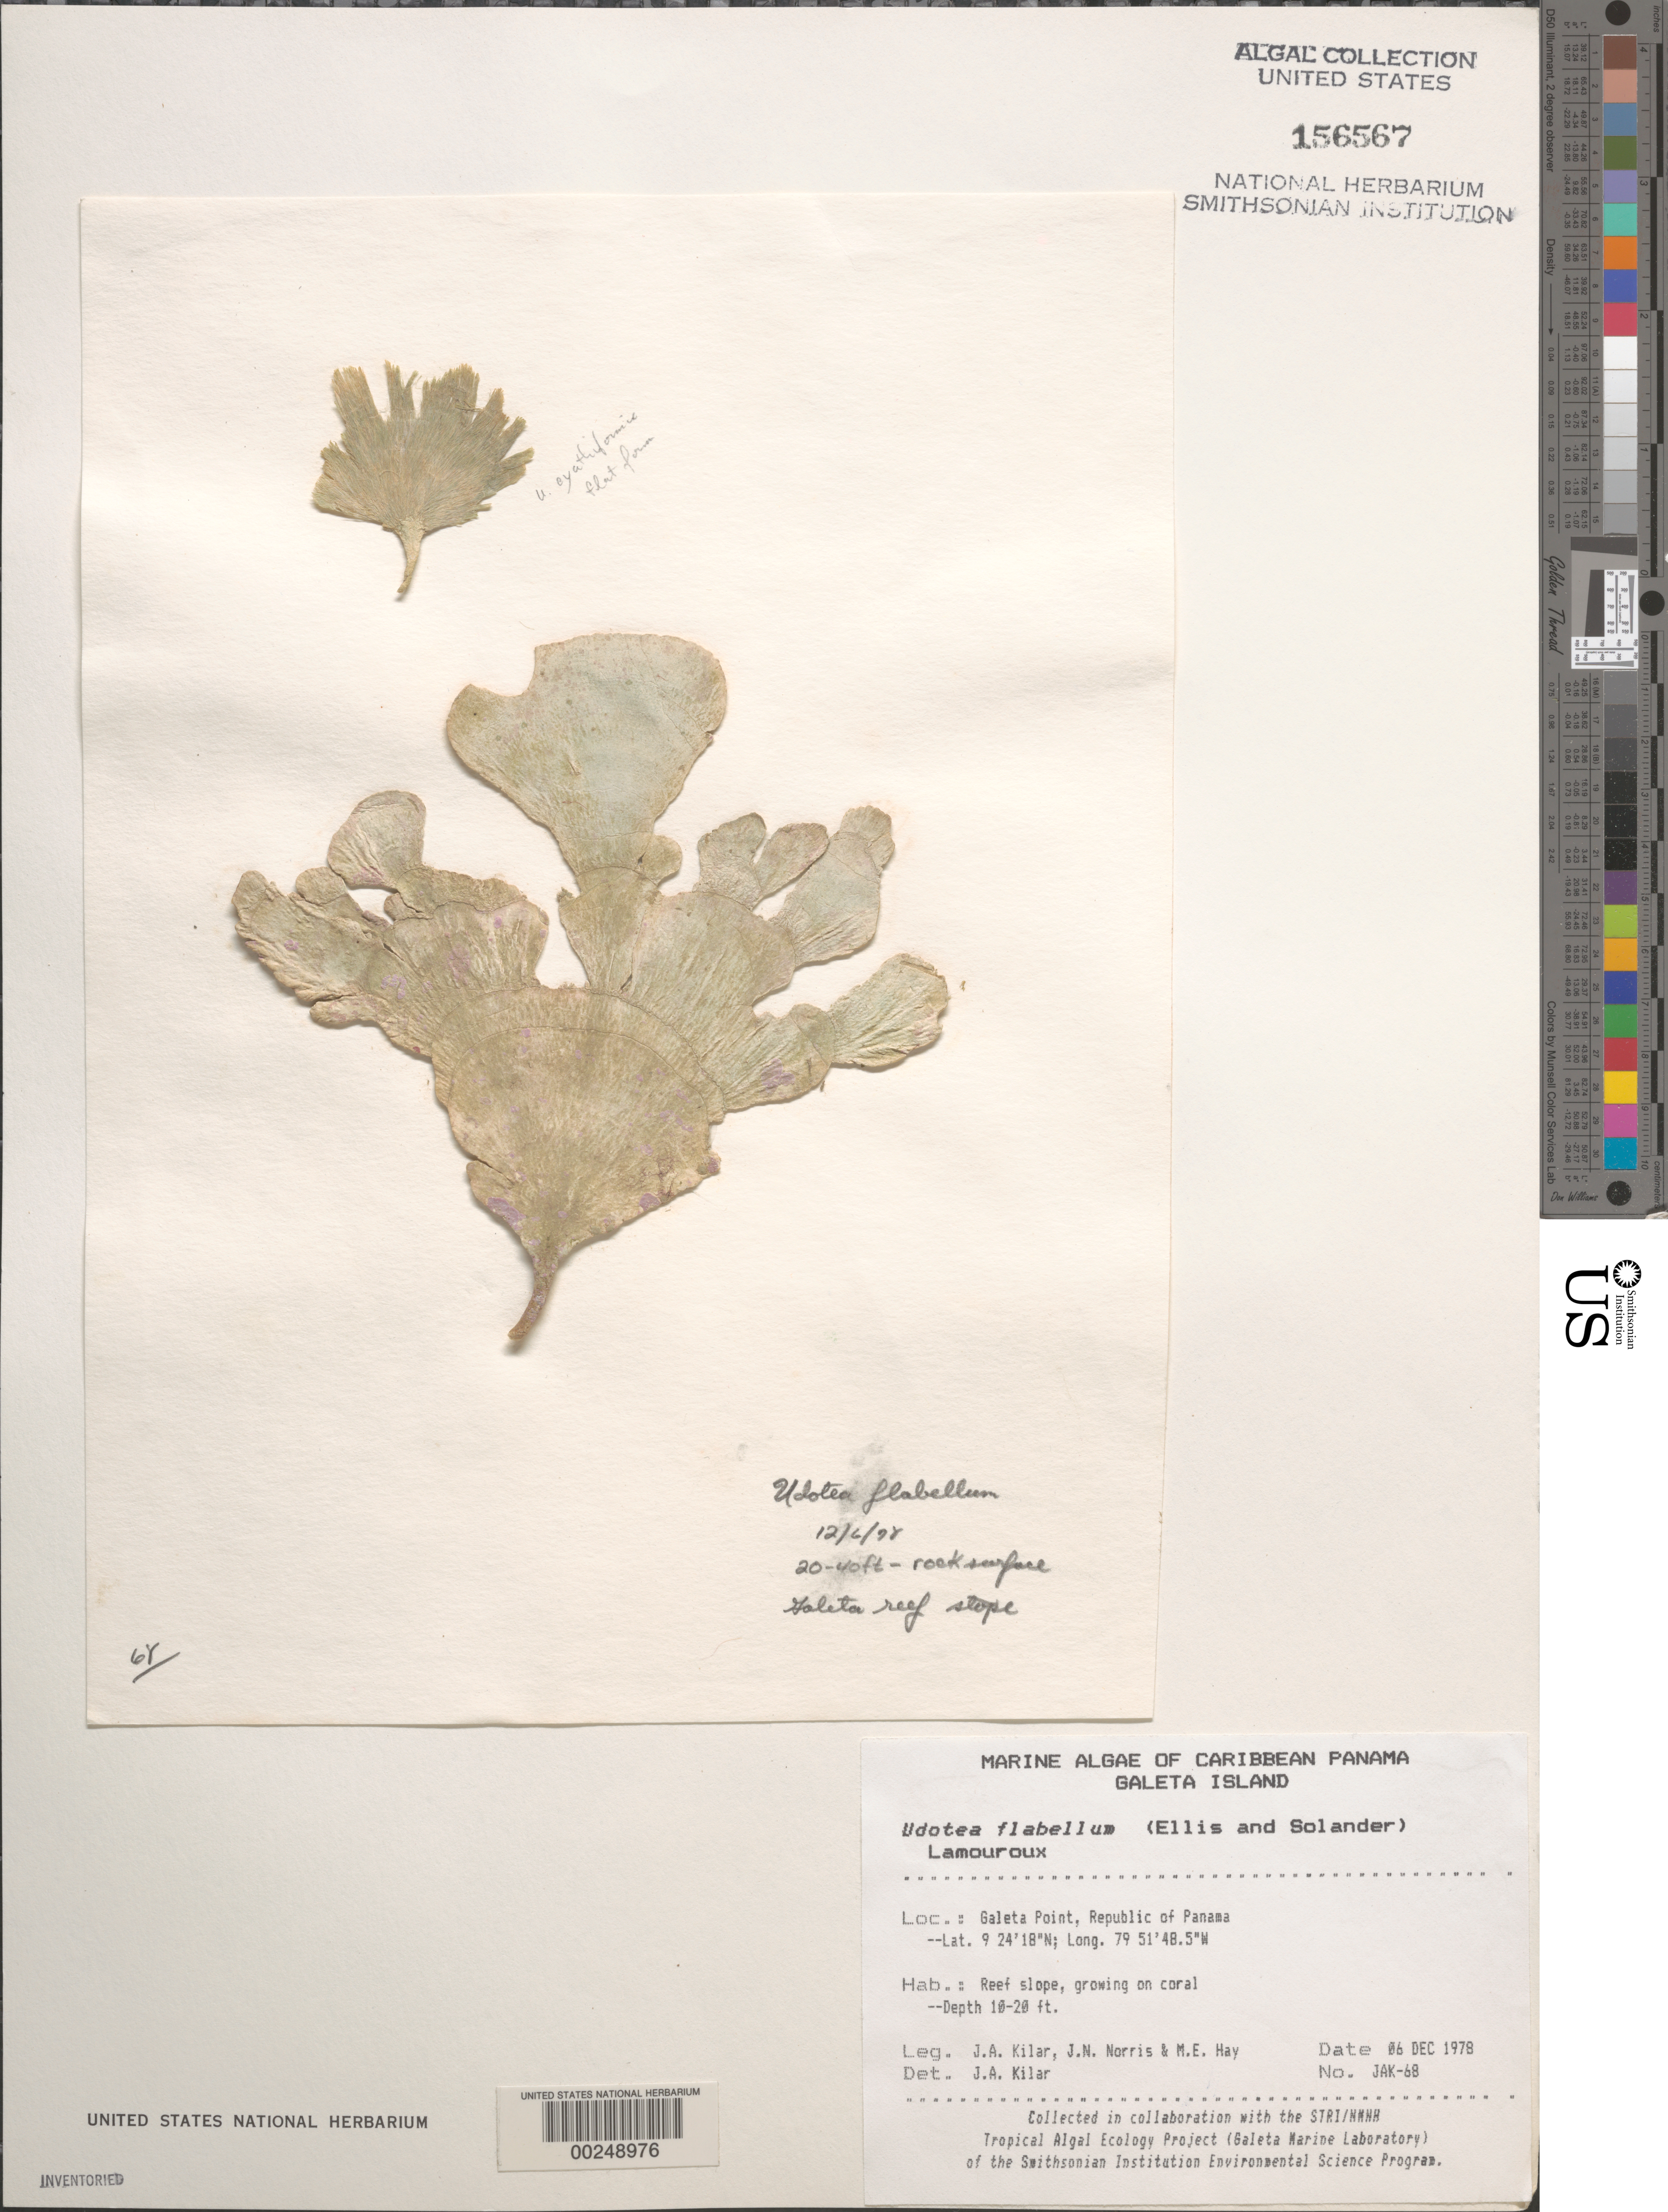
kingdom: Plantae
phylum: Chlorophyta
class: Ulvophyceae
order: Bryopsidales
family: Udoteaceae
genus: Udotea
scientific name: Udotea flabellum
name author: (J. Ellis & Sol.) M. Howe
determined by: Kilar, J. A.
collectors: J. A. Kilar, J. N. Norris & M. E. Hay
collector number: JAK-68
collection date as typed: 06 Dec 1978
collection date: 1978-12-06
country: Panama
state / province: Colón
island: Galeta Island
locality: Galeta Point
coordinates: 9 24' 18" N, 79 51' 48.5" W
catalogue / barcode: US 156567